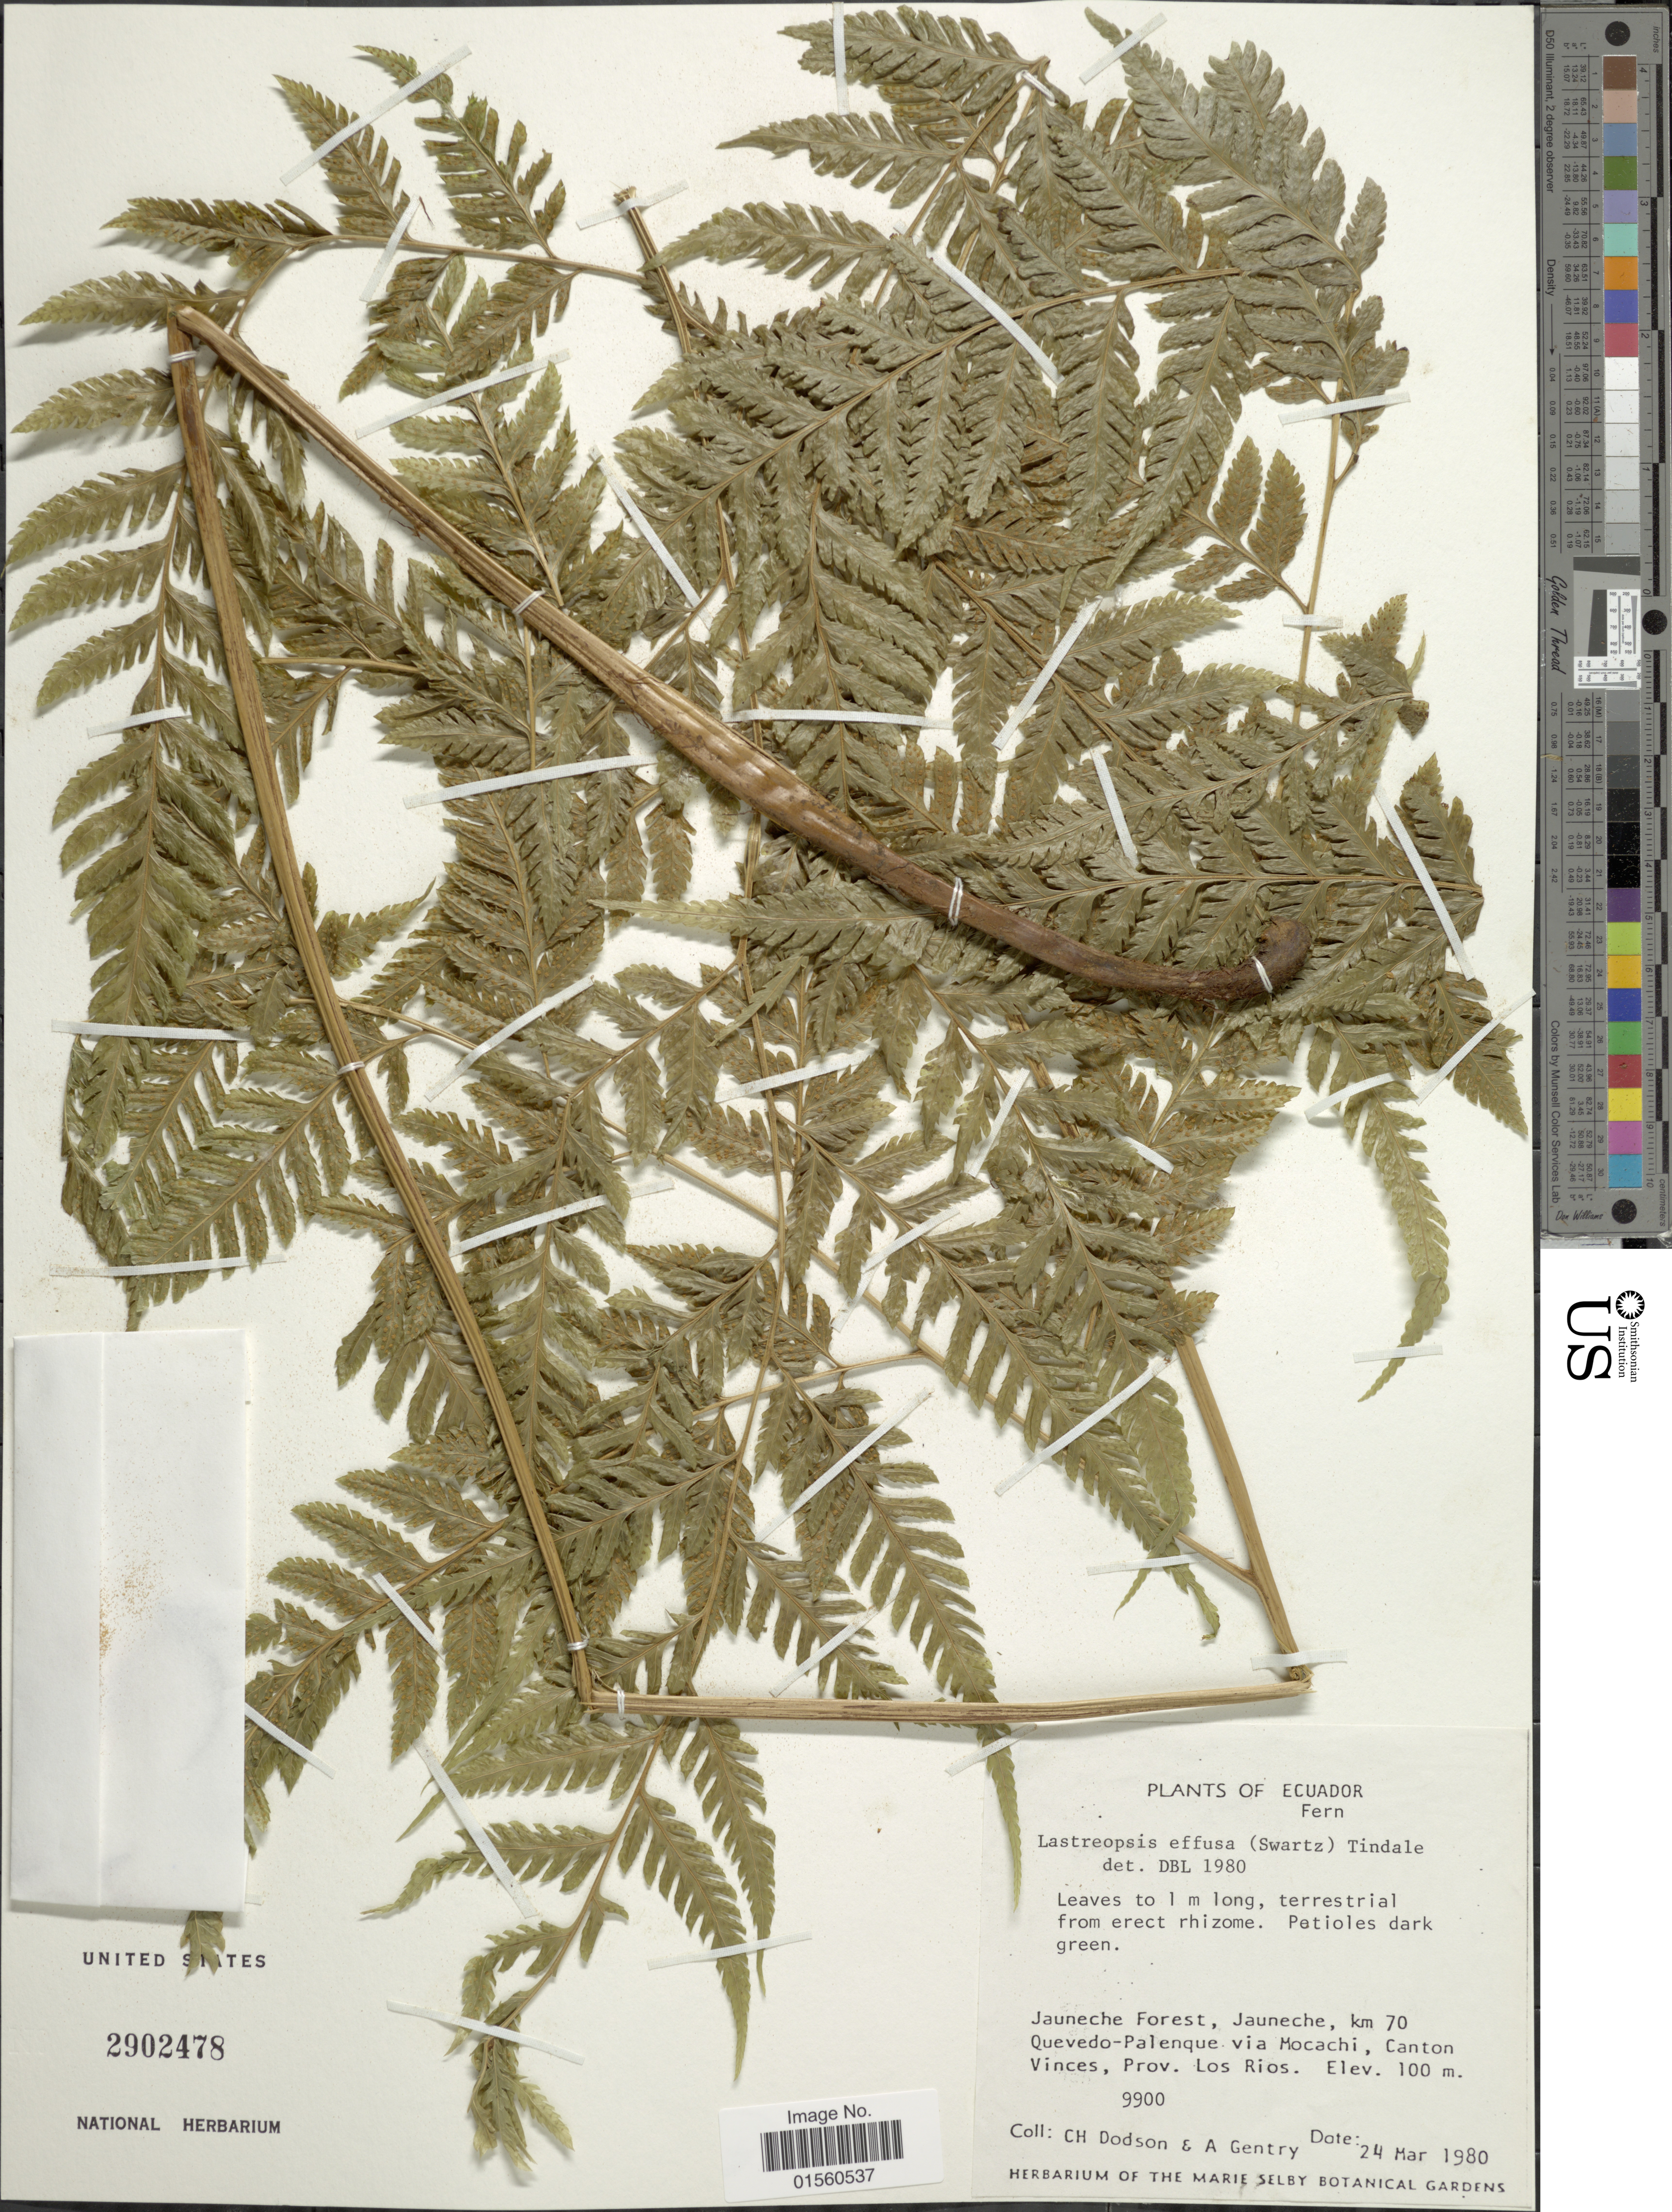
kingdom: Plantae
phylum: Tracheophyta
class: Polypodiopsida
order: Polypodiales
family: Dryopteridaceae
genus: Parapolystichum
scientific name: Parapolystichum effusum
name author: (Sw.) Ching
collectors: C. H. Dodson & A. H. Gentry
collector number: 9900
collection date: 1980-03-24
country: Ecuador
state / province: Los Ríos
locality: Jauneche Forest, Jauneche, km 70 Quevedo-Palenque via Mocachi, Canton Vinces, Prov. Los Rios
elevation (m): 100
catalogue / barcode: US 2902478